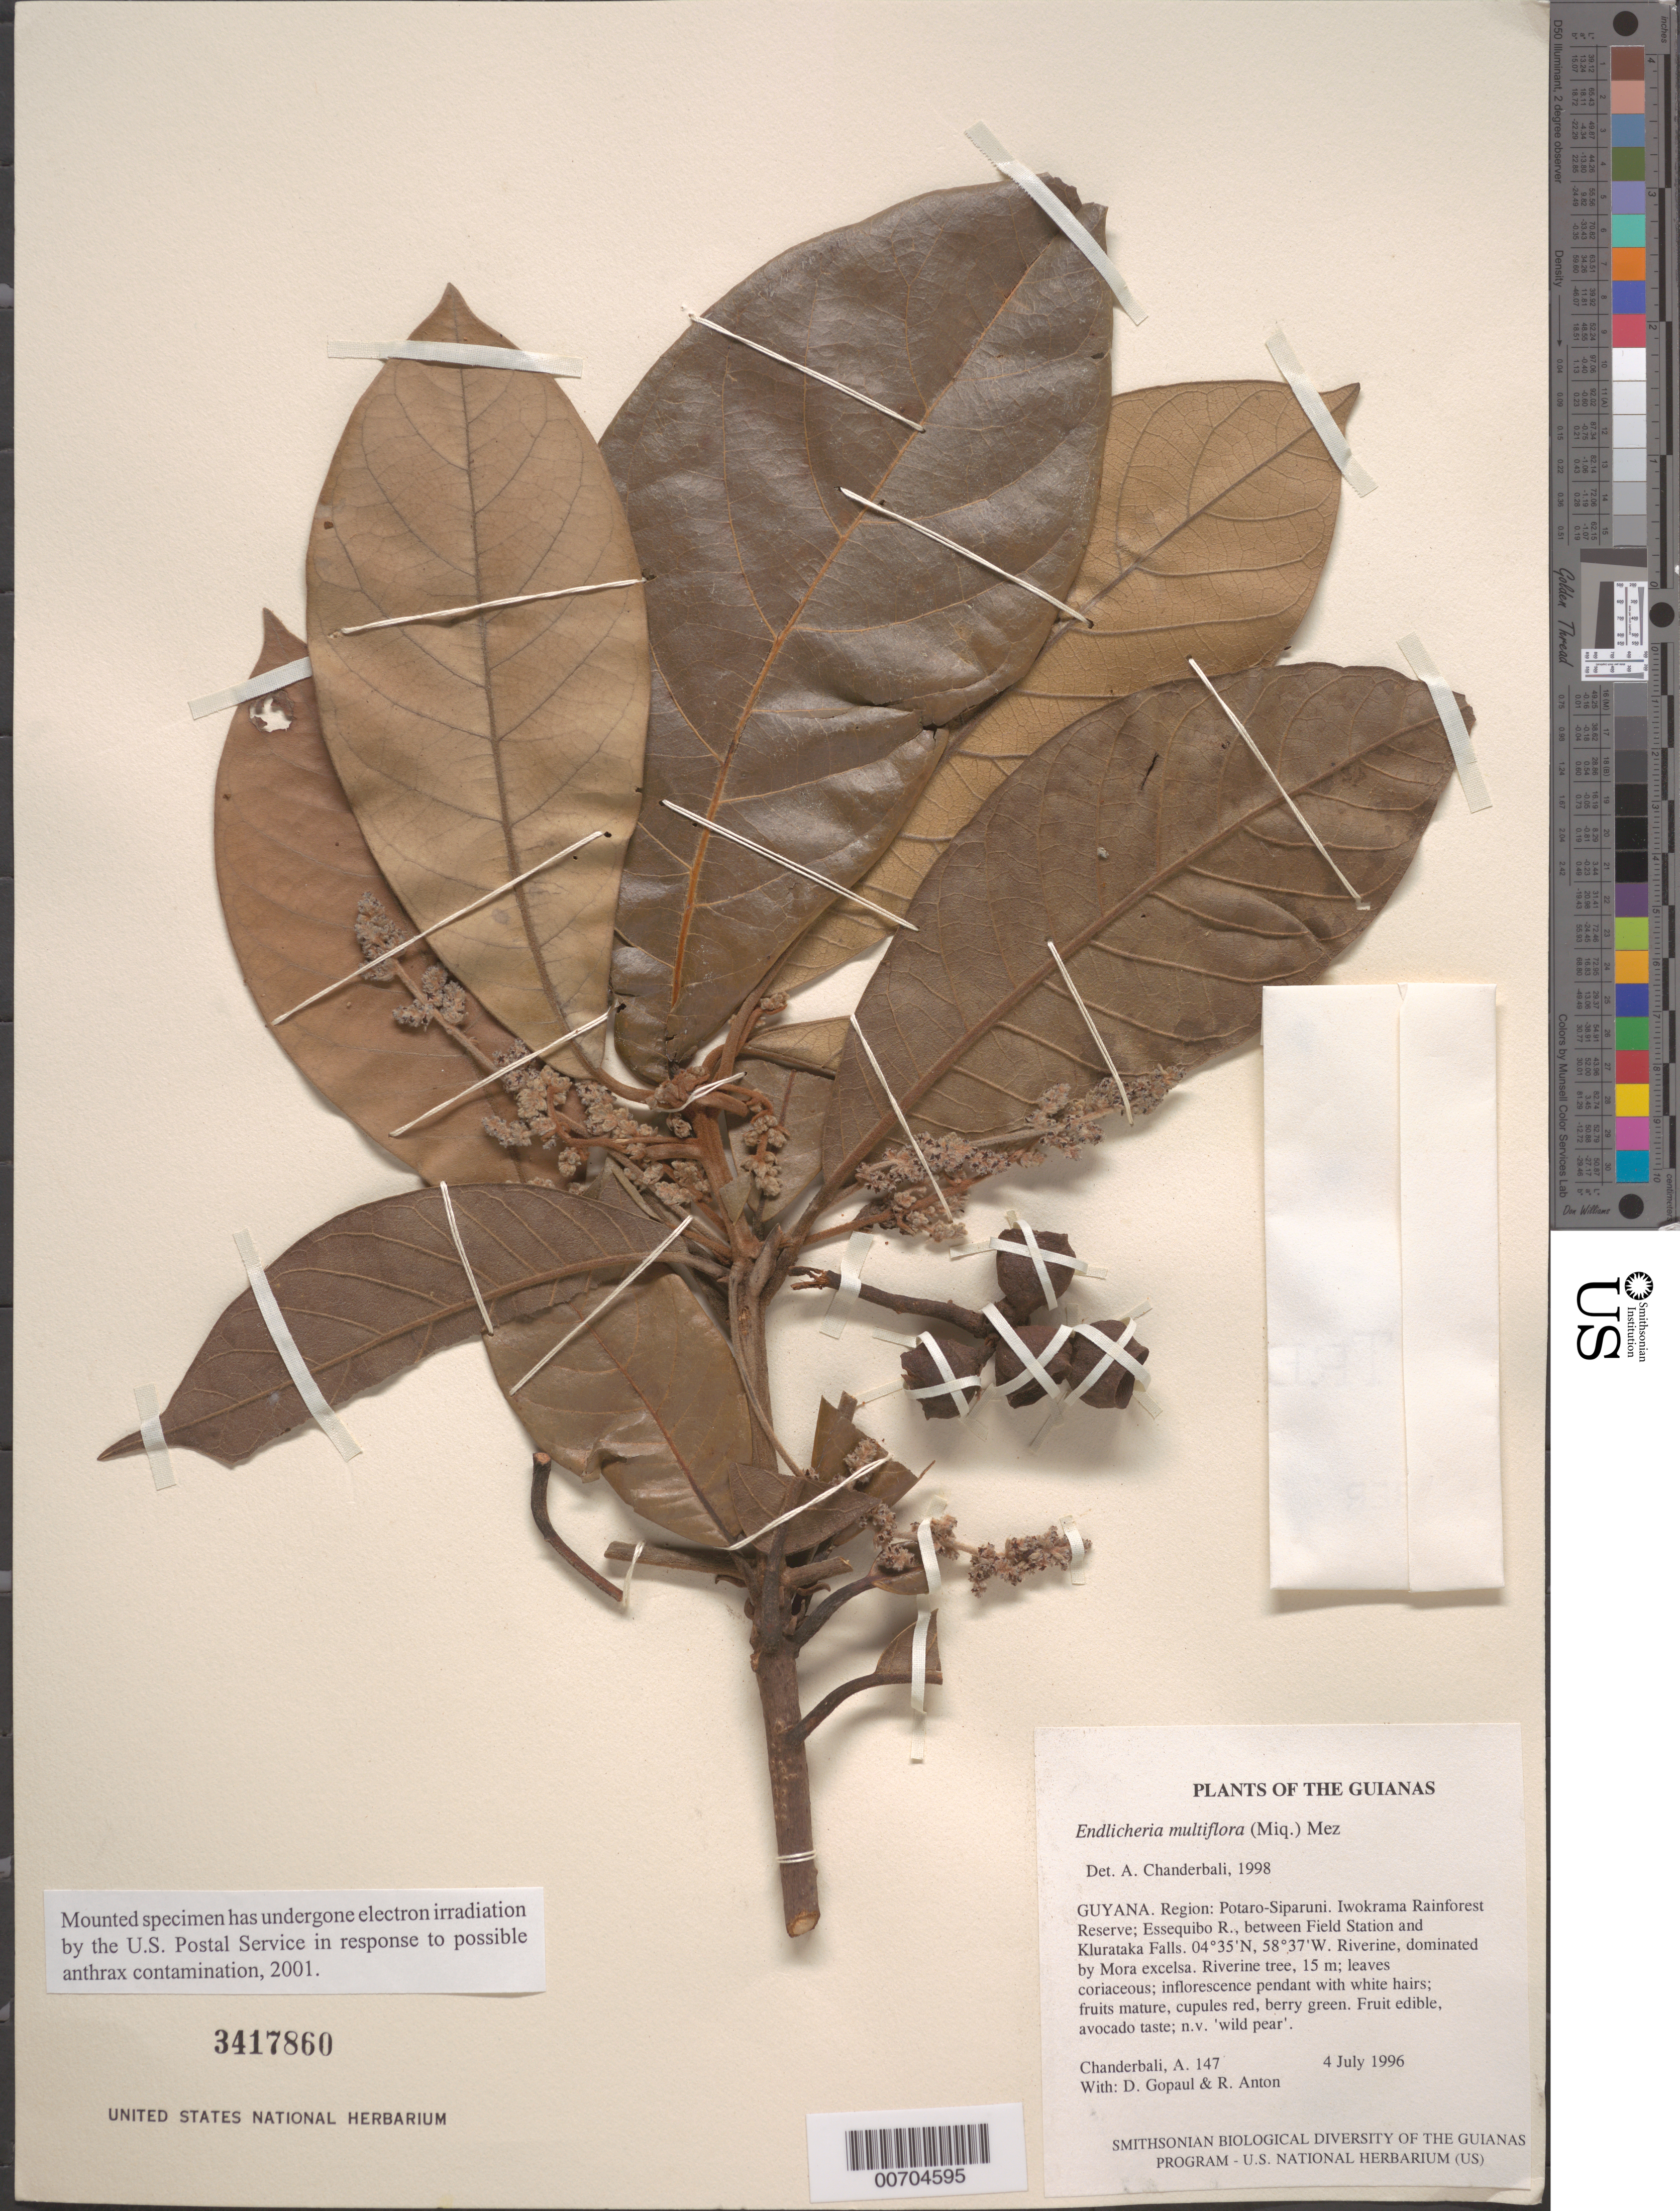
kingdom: Plantae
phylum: Tracheophyta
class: Magnoliopsida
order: Laurales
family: Lauraceae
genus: Endlicheria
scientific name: Endlicheria mulitflora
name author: (Micx.) Mez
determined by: Chanderbali, Andre Shashi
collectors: A. S. Chanderbali, D. Gopaul & R. Anton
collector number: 147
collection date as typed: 4 July 1996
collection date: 1996-07-04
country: Guyana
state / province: Potaro-Siparuni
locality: Iwokrama Rainforest Reserve; Essequibo R., between Field Station and Klurataka Falls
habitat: Riverine, dominated by Mora excelsa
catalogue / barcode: US 3417860